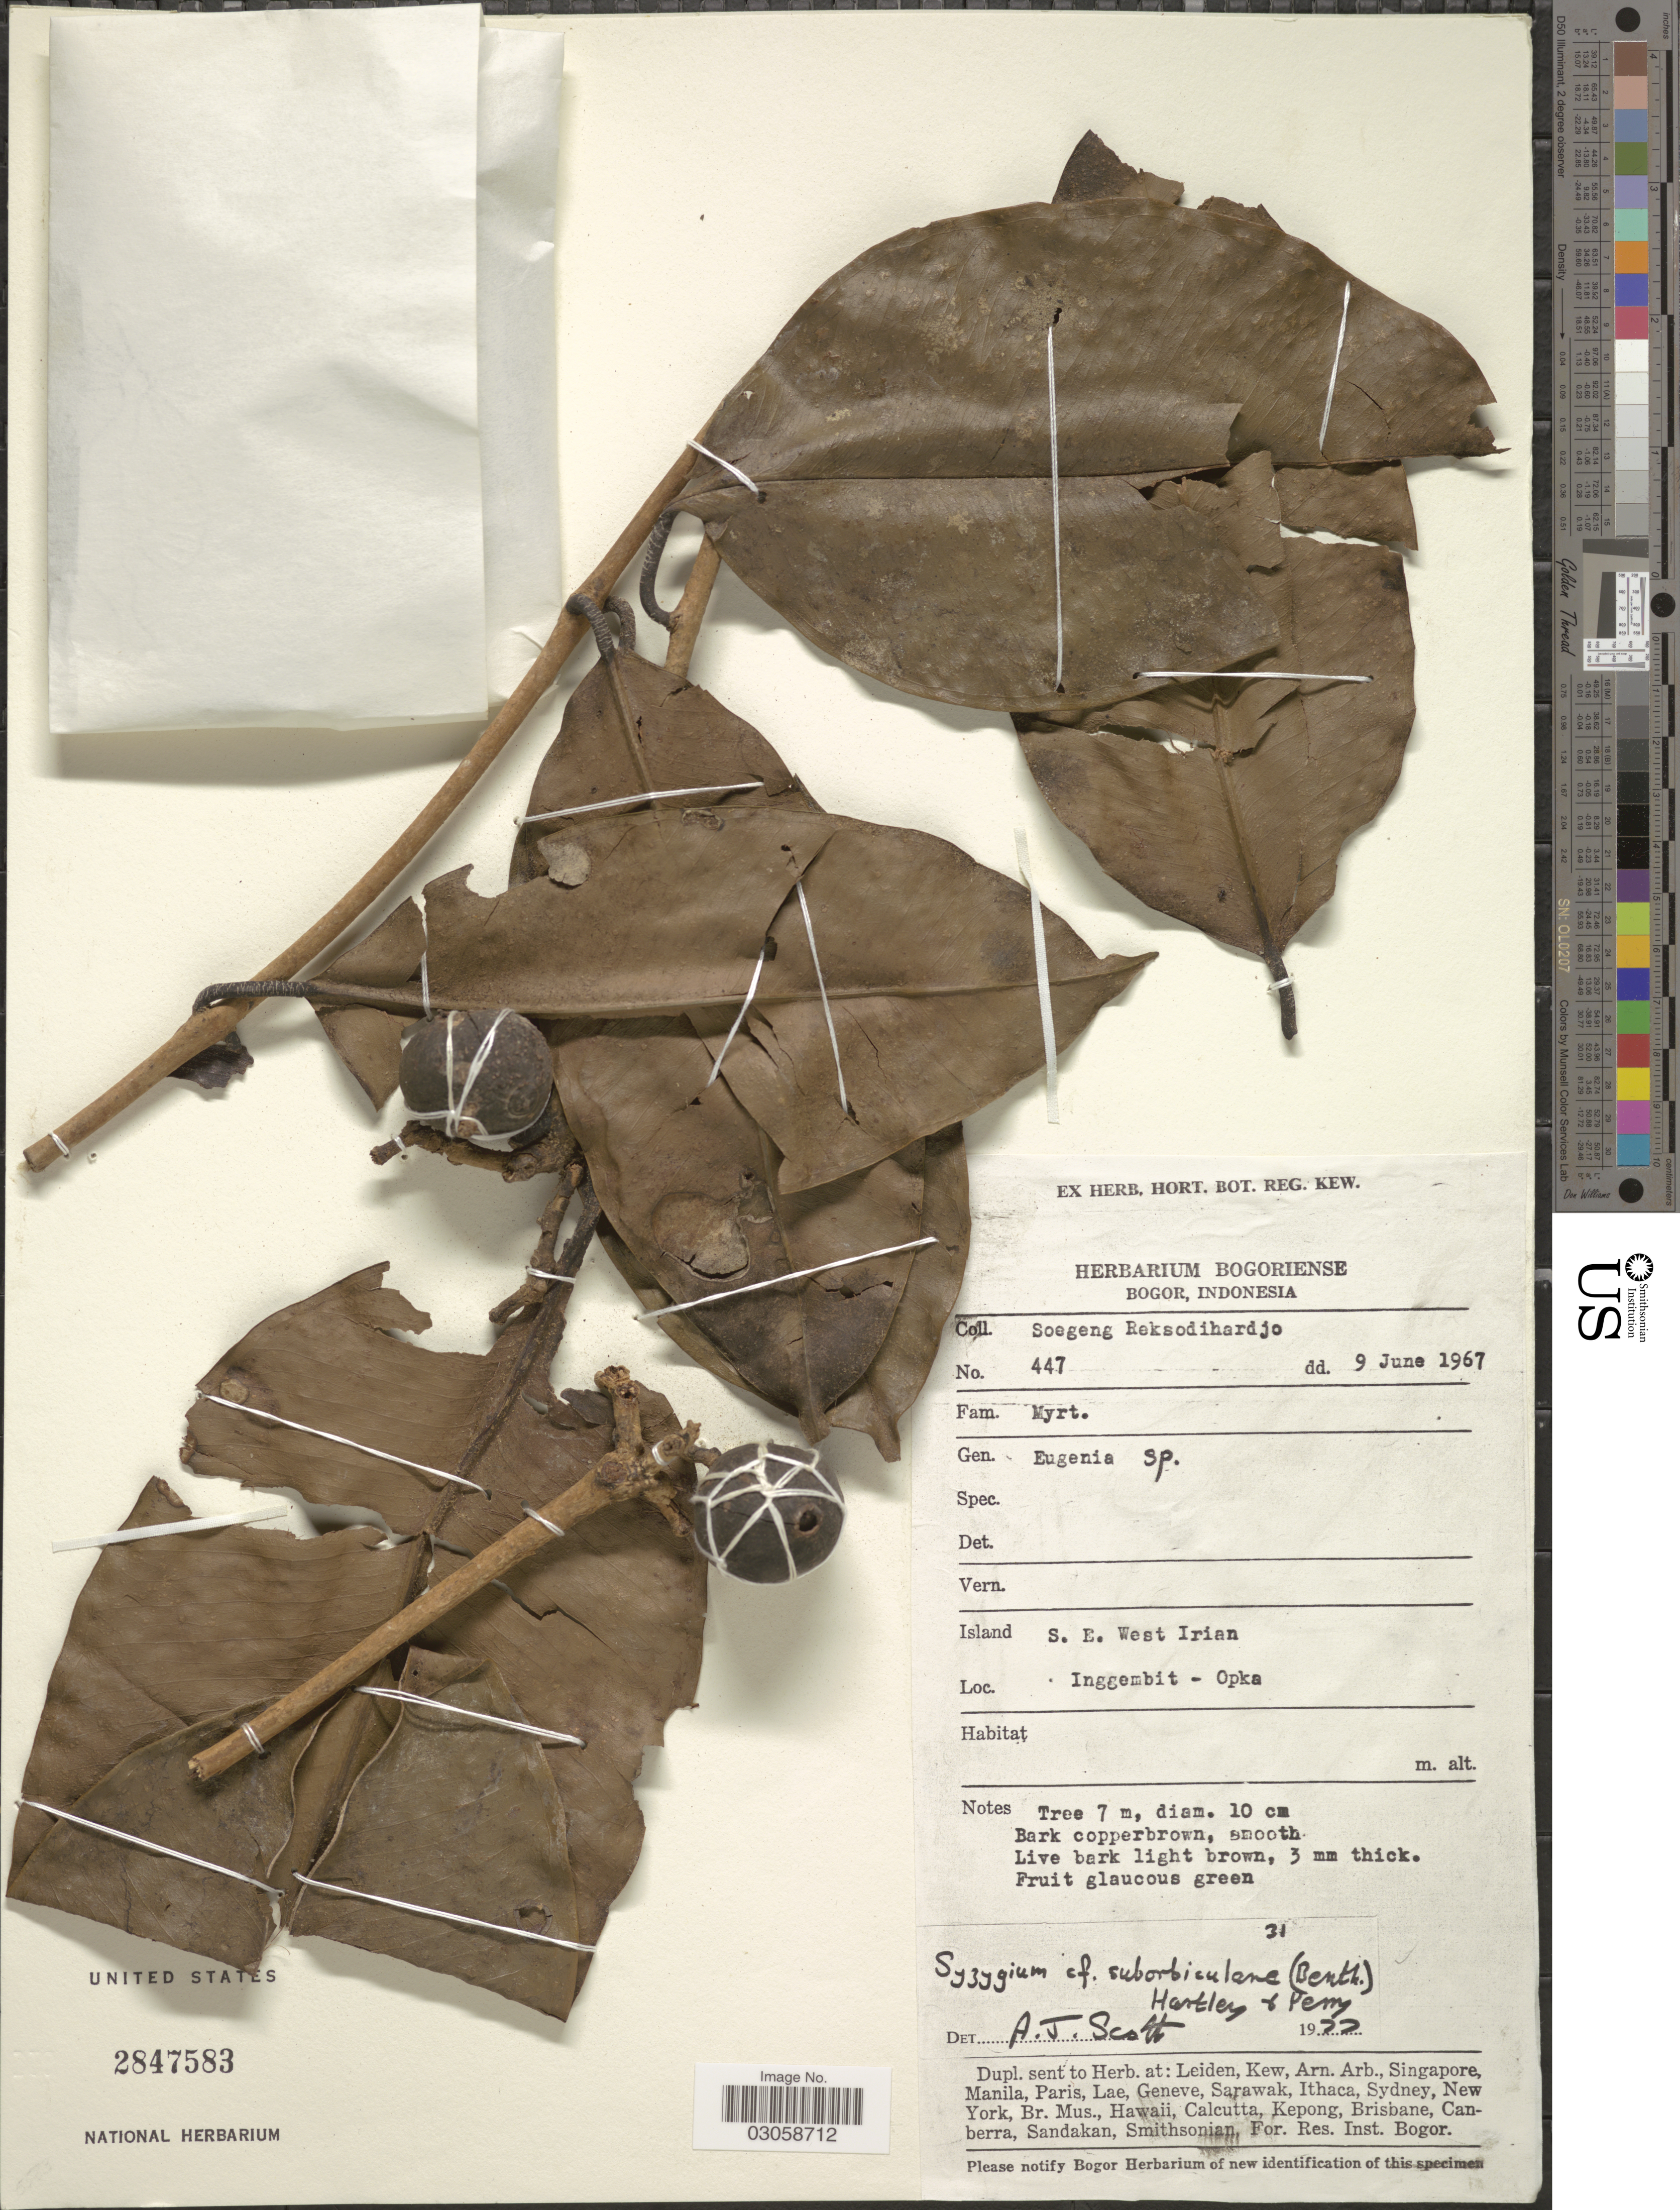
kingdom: Plantae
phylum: Tracheophyta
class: Magnoliopsida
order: Myrtales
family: Myrtaceae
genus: Syzygium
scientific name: Syzygium suborbiculare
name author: (Benth.) T.G. Hartley & L.M. Perry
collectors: S. Reksodihardjo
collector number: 447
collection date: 1967-06-09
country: Indonesia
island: New Guinea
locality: Island S. E. West Irian. Inggembit - Opka.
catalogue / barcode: US 2847583